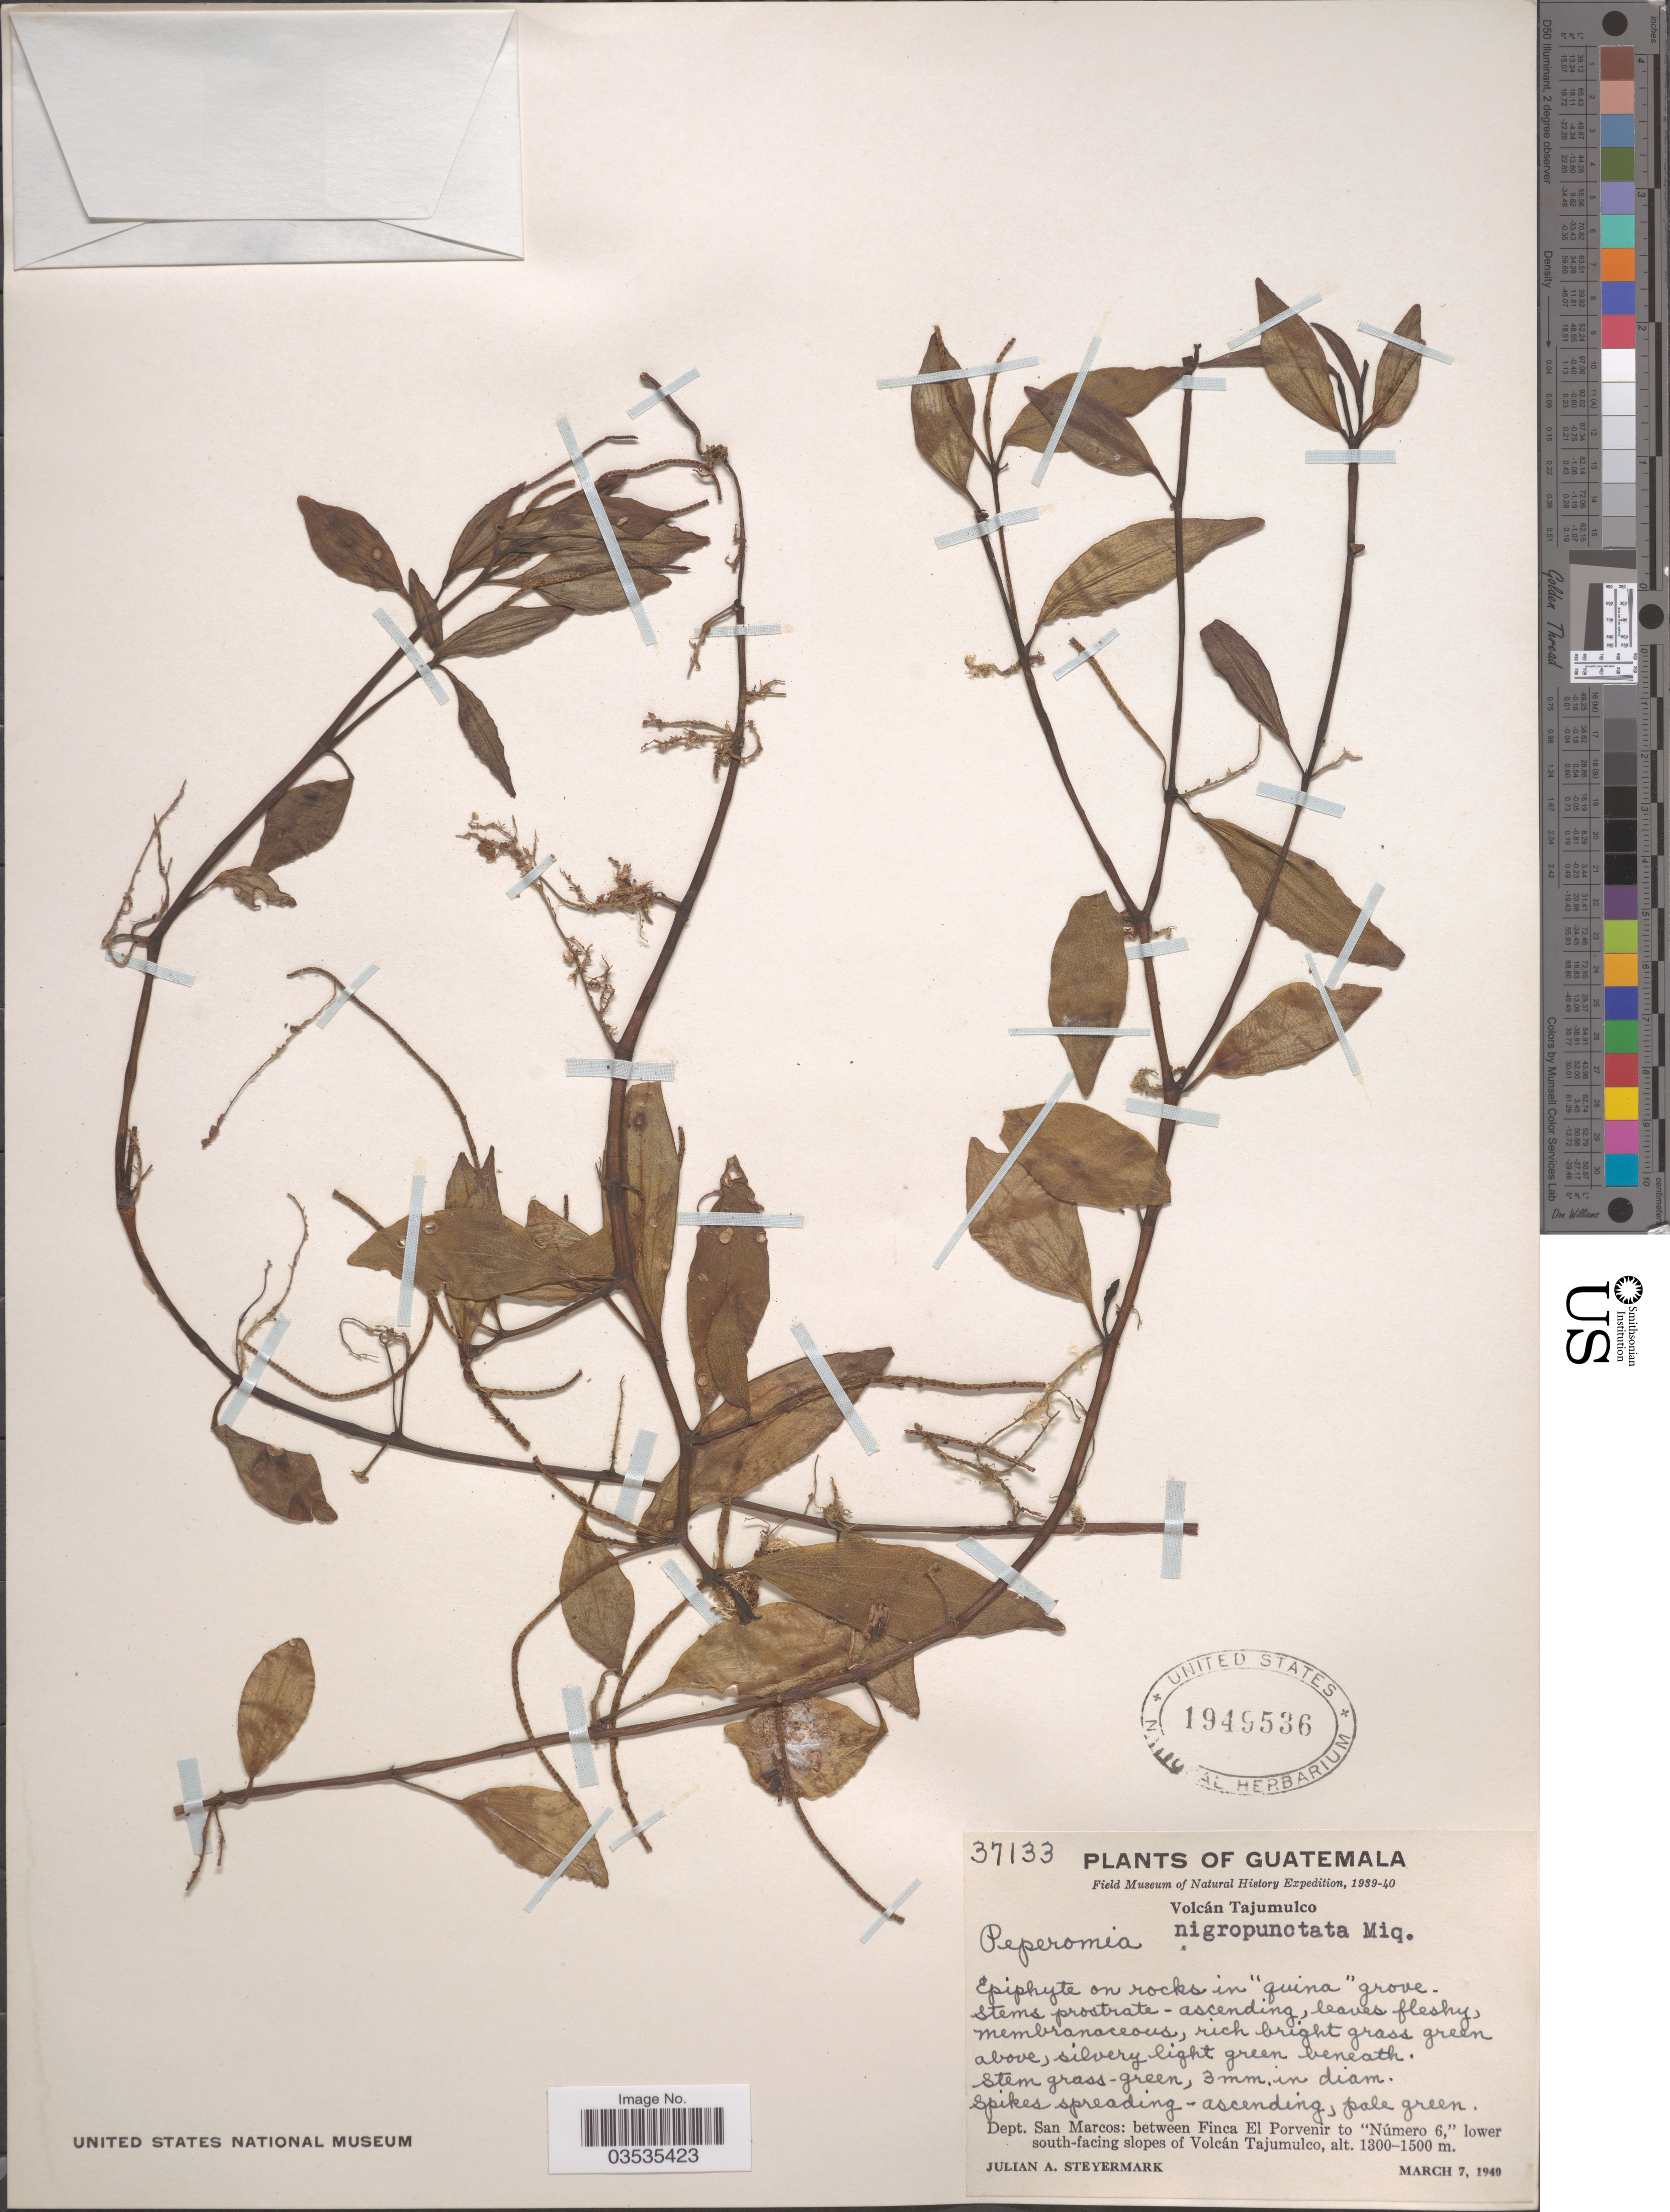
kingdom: Plantae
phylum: Tracheophyta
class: Magnoliopsida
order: Piperales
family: Piperaceae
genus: Peperomia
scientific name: Peperomia nigropunctata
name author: Miq.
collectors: J. Steyermark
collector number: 37133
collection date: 1949-03-07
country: Guatemala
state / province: San Marcos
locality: Volcán Tajumulco. Dept. San marcos: between Finca El Porvenis to "Número 6, " lowe south-facing slopes of Volcán Tajumulco.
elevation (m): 1300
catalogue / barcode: US 1949536